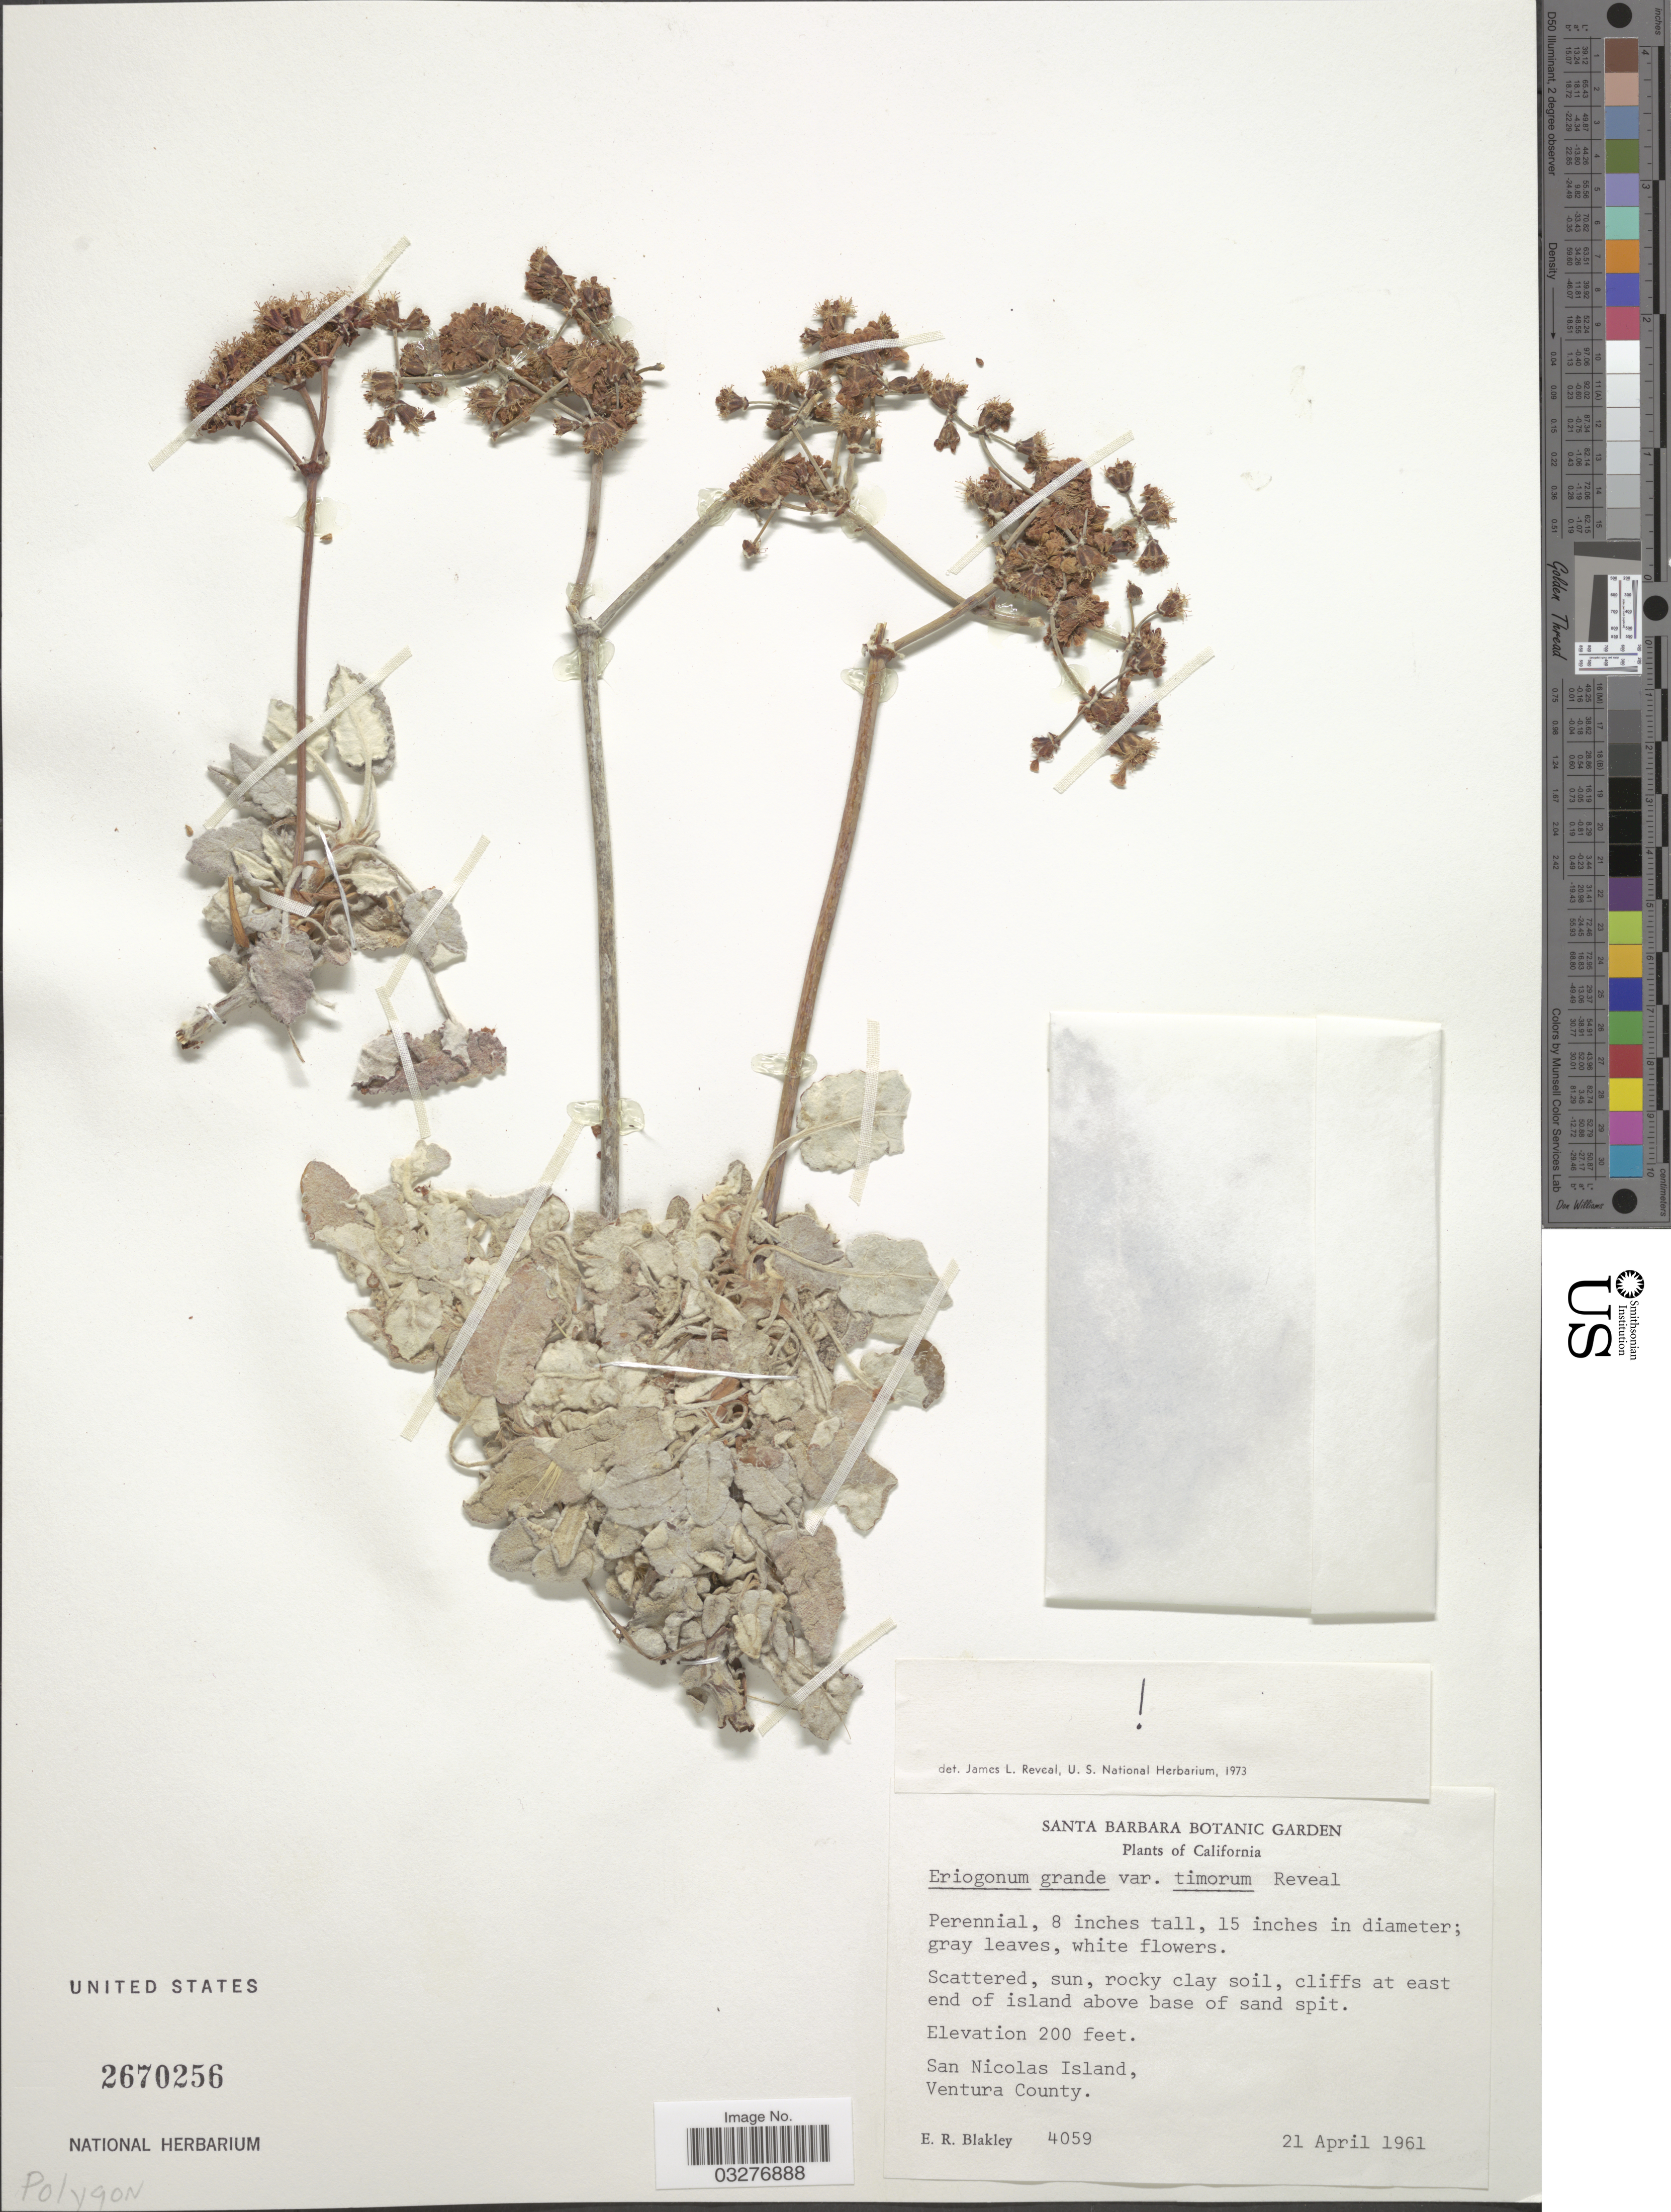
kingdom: Plantae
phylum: Tracheophyta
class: Magnoliopsida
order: Caryophyllales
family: Polygonaceae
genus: Eriogonum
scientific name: Eriogonum grande var. timorum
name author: Reveal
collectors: E. R. Blakley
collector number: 4059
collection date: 1961-04-21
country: United States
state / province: California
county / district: Ventura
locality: Cliffs at east end of island above base of sand spit. San Nicolas Island, Ventura County.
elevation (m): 61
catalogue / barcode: US 2670256